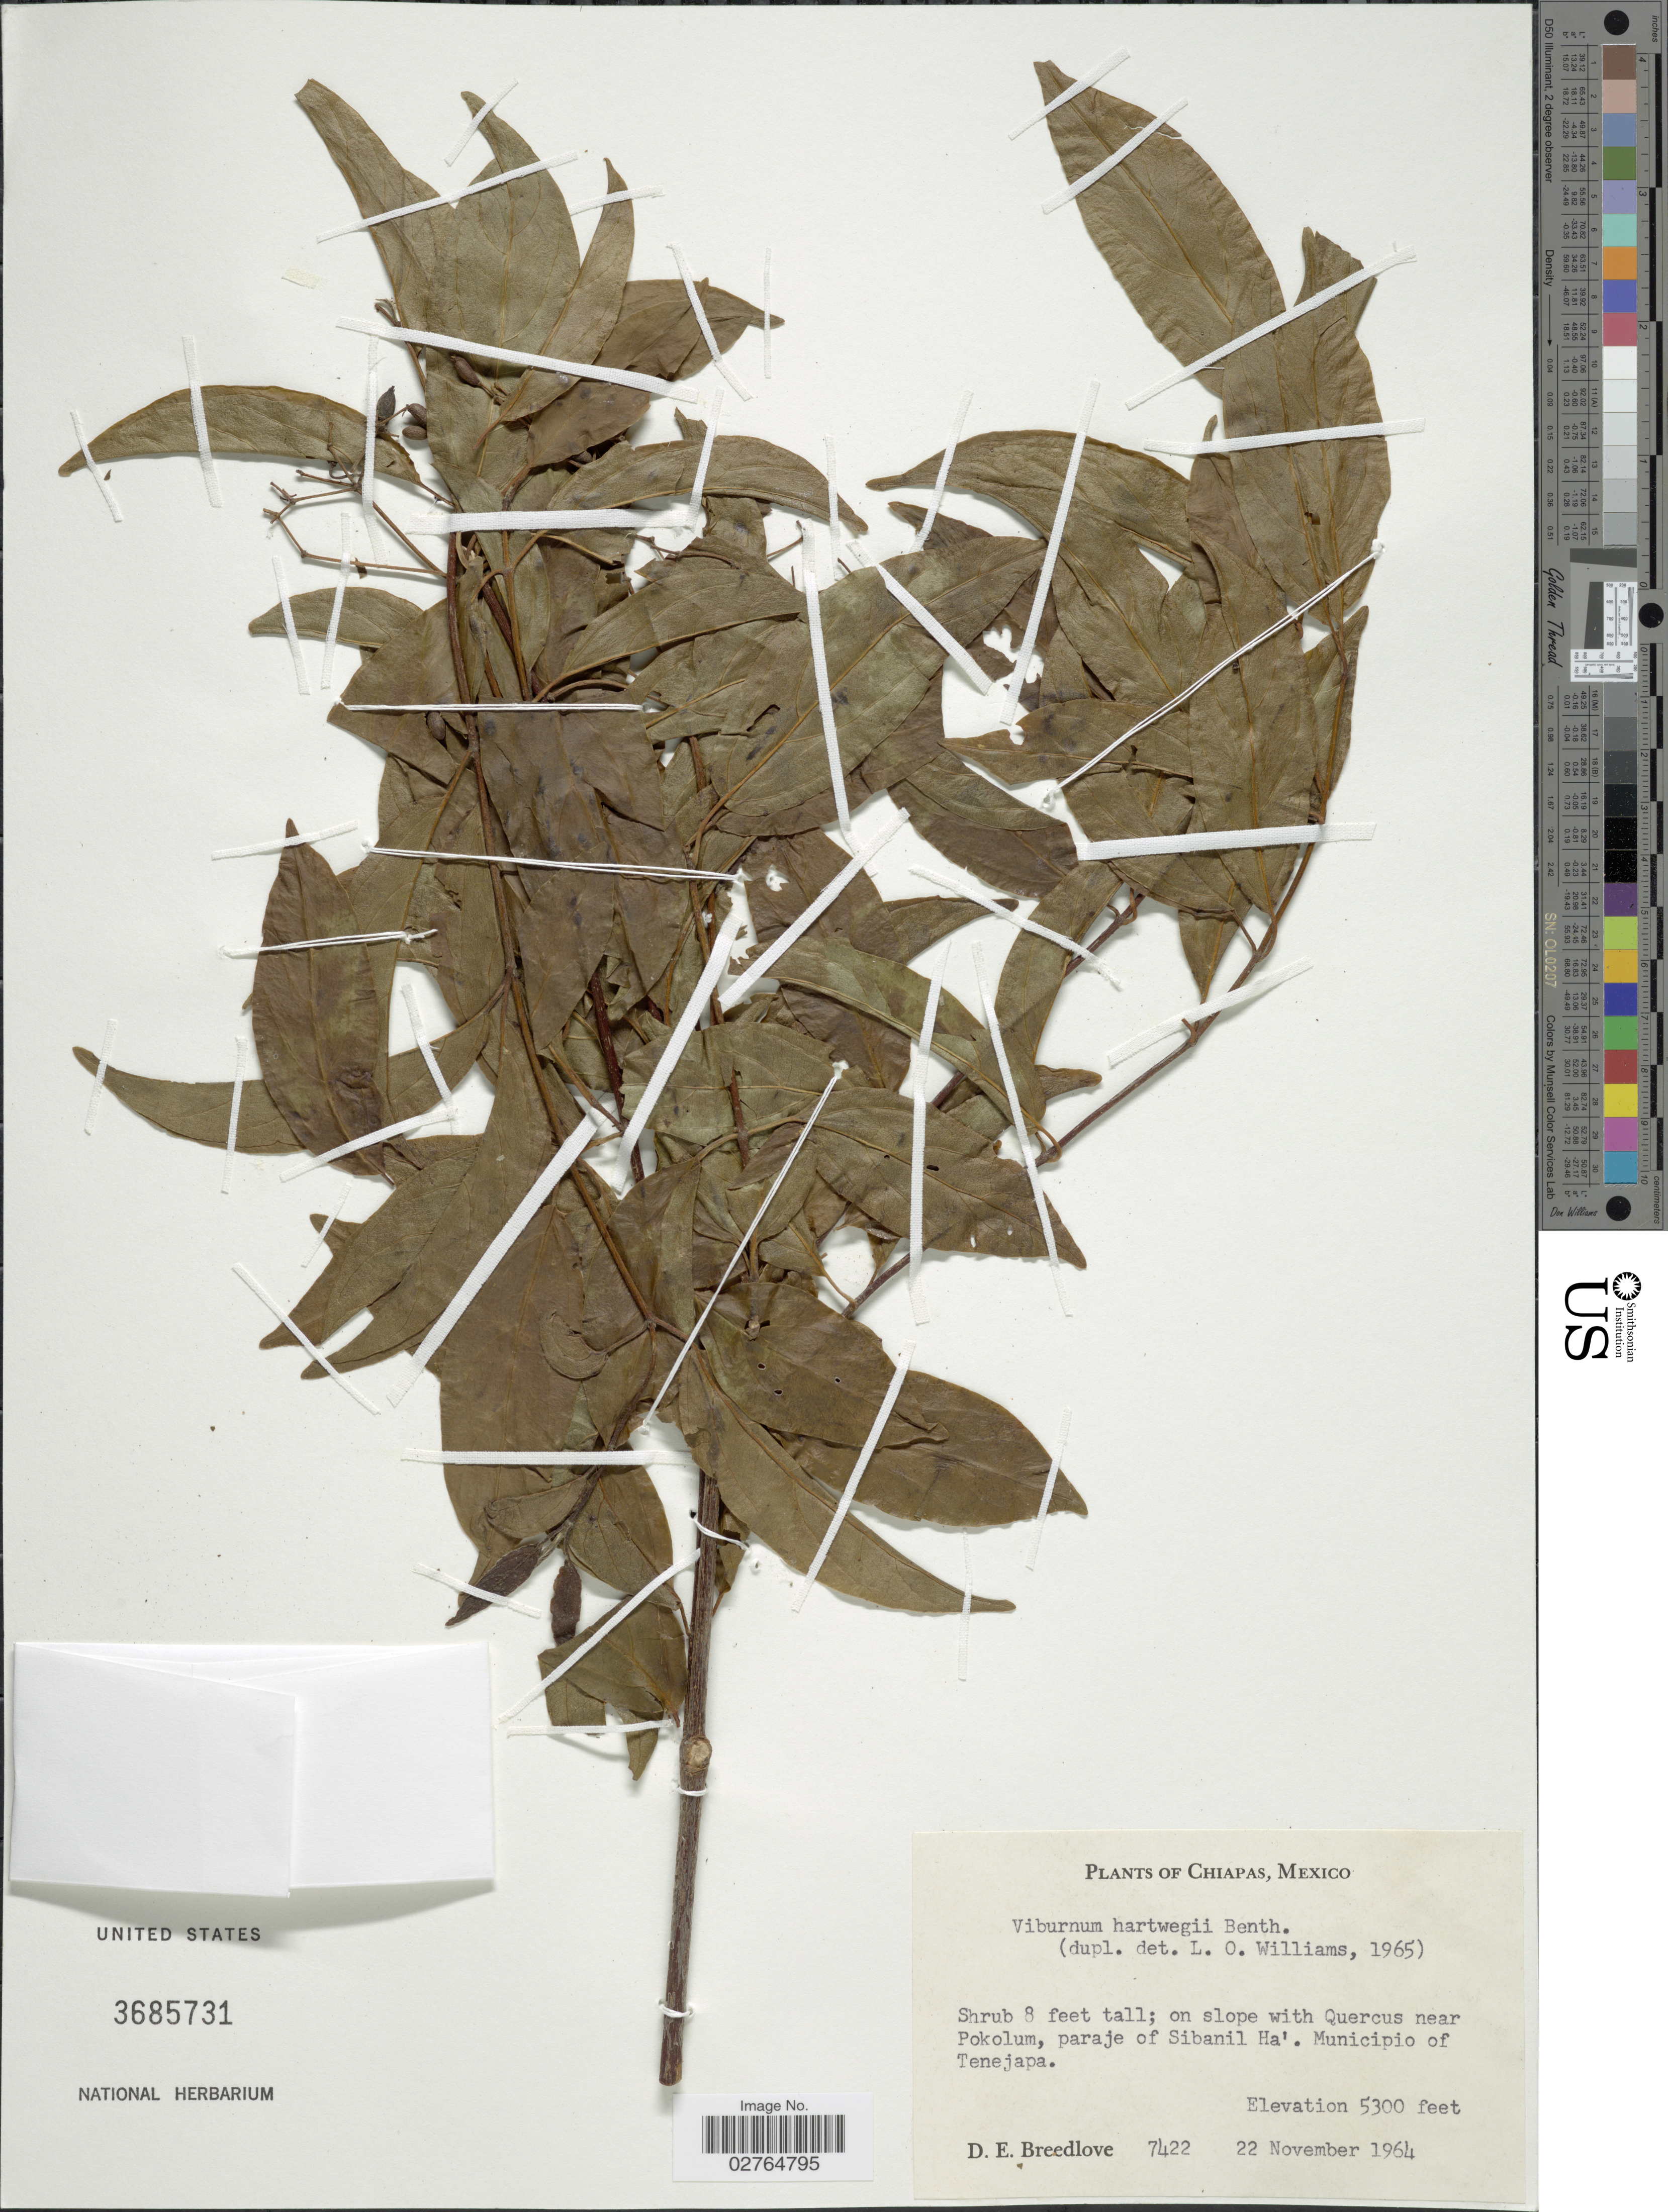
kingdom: Plantae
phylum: Tracheophyta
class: Magnoliopsida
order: Dipsacales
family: Viburnaceae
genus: Viburnum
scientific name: Viburnum hartwegii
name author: Benth.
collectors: D. E. Breedlove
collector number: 7422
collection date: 1964-11-22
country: Mexico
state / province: Chiapas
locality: Near Pokolum, paraje of Sibanil Ha'. Municipio of Tenejapa.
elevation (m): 1615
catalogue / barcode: US 3685731